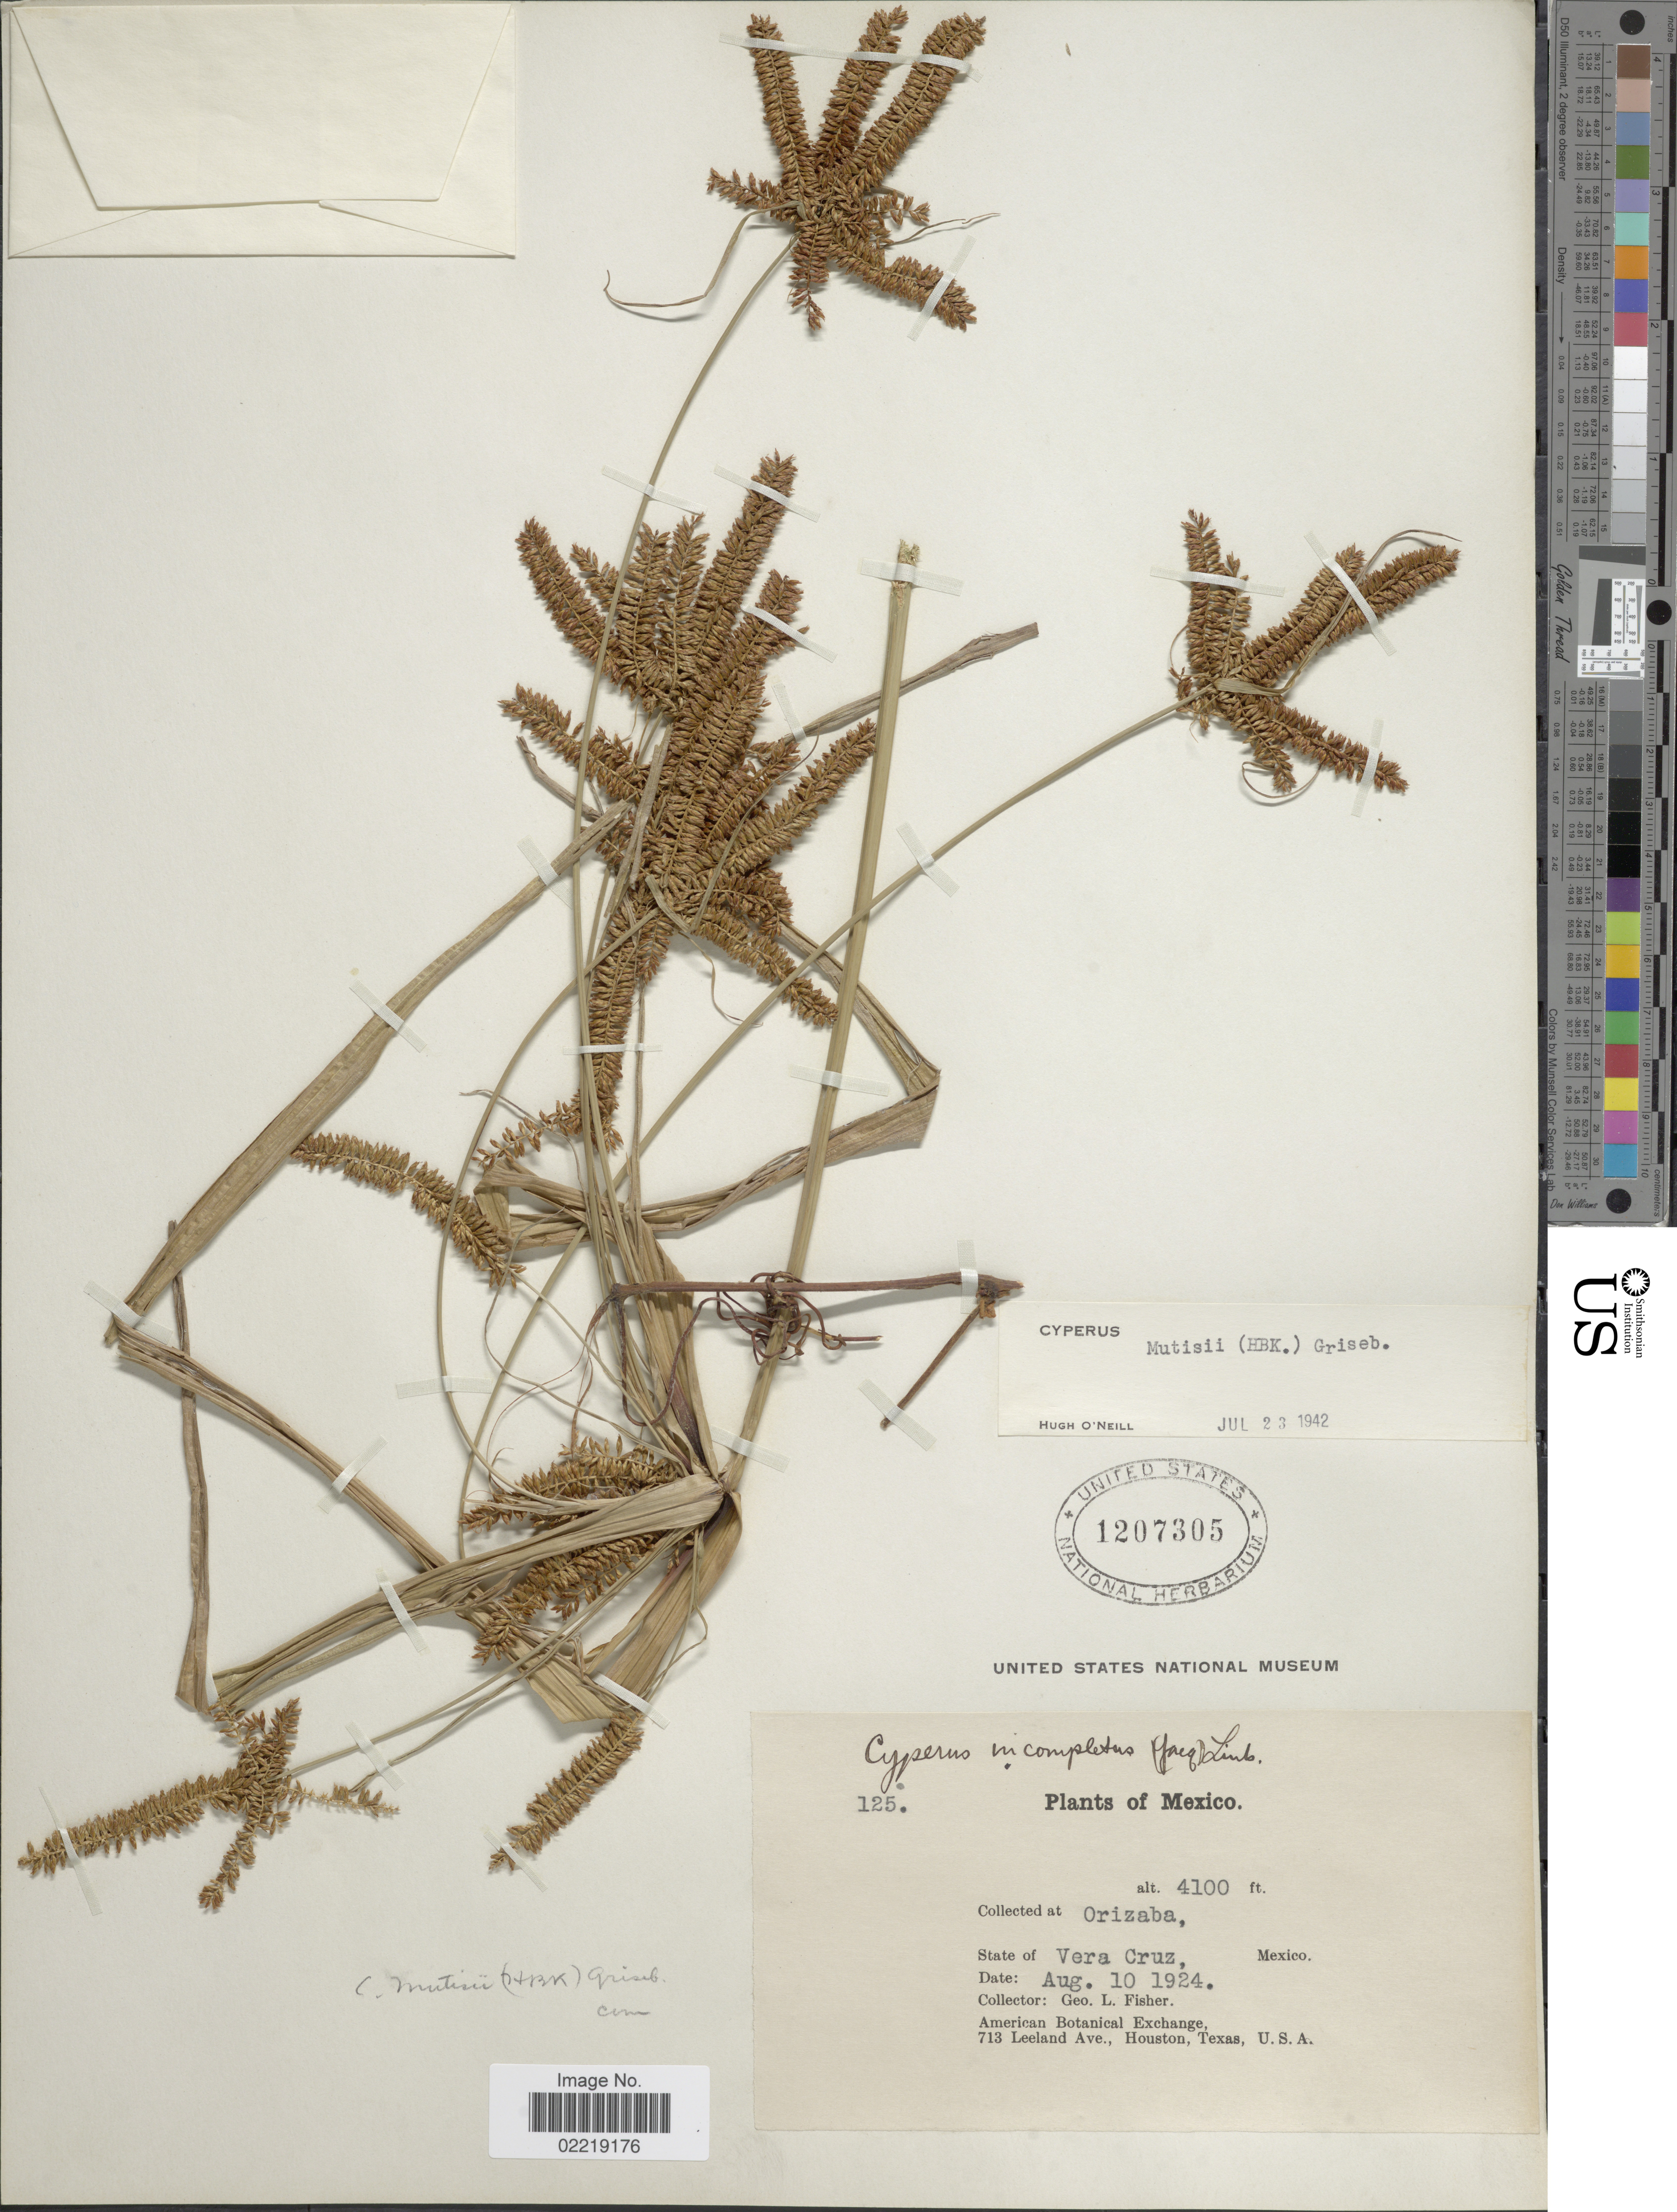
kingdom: Plantae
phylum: Tracheophyta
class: Liliopsida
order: Poales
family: Cyperaceae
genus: Cyperus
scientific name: Cyperus mutisii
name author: (Kunth) Andersson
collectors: G. L. Fisher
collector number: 125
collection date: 1924-08-10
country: Mexico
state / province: Veracruz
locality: Orizaba, State of Vera Cruz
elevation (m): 1250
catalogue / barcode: US 1207305